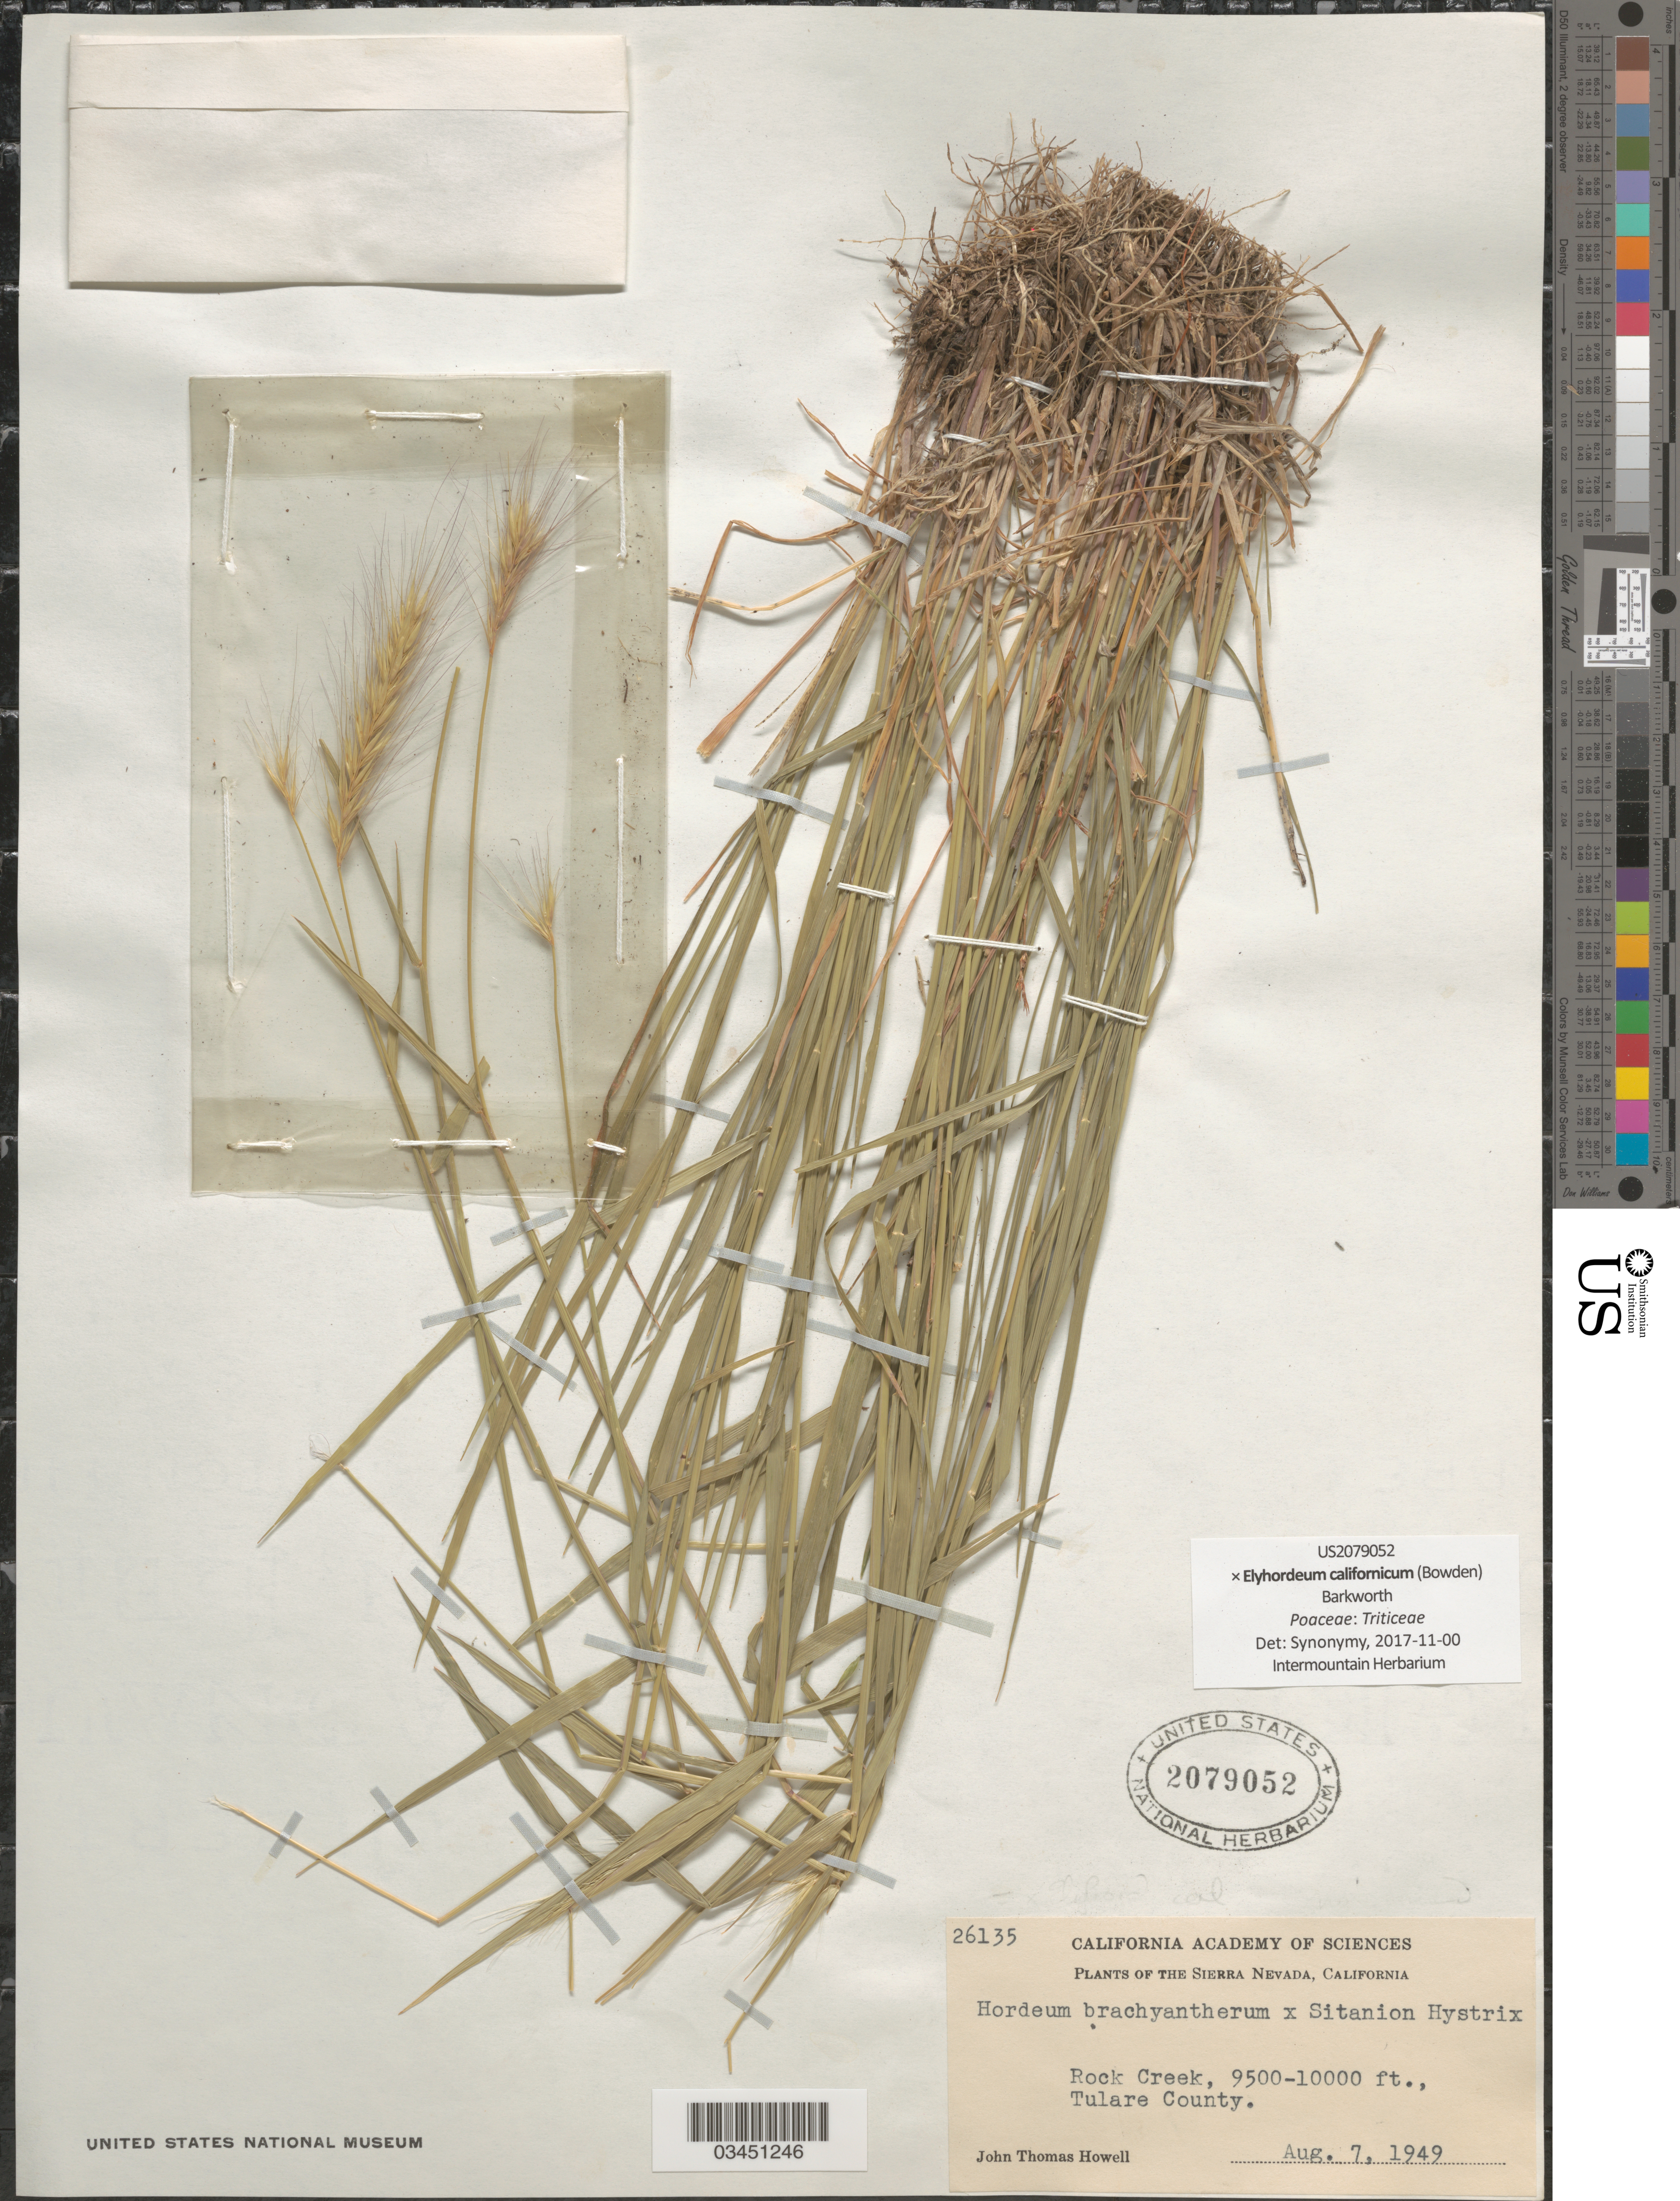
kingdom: Plantae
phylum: Tracheophyta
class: Liliopsida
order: Poales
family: Poaceae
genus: Elyhordeum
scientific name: x Elyhordeum californicum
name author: (Bowden) Barkworth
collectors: J. T. Howell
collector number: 26135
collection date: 1949-08-07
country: United States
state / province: California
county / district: Tulare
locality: The Sierra Nevada. Rock Creek, Tulare County.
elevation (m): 2896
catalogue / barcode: US 2079052